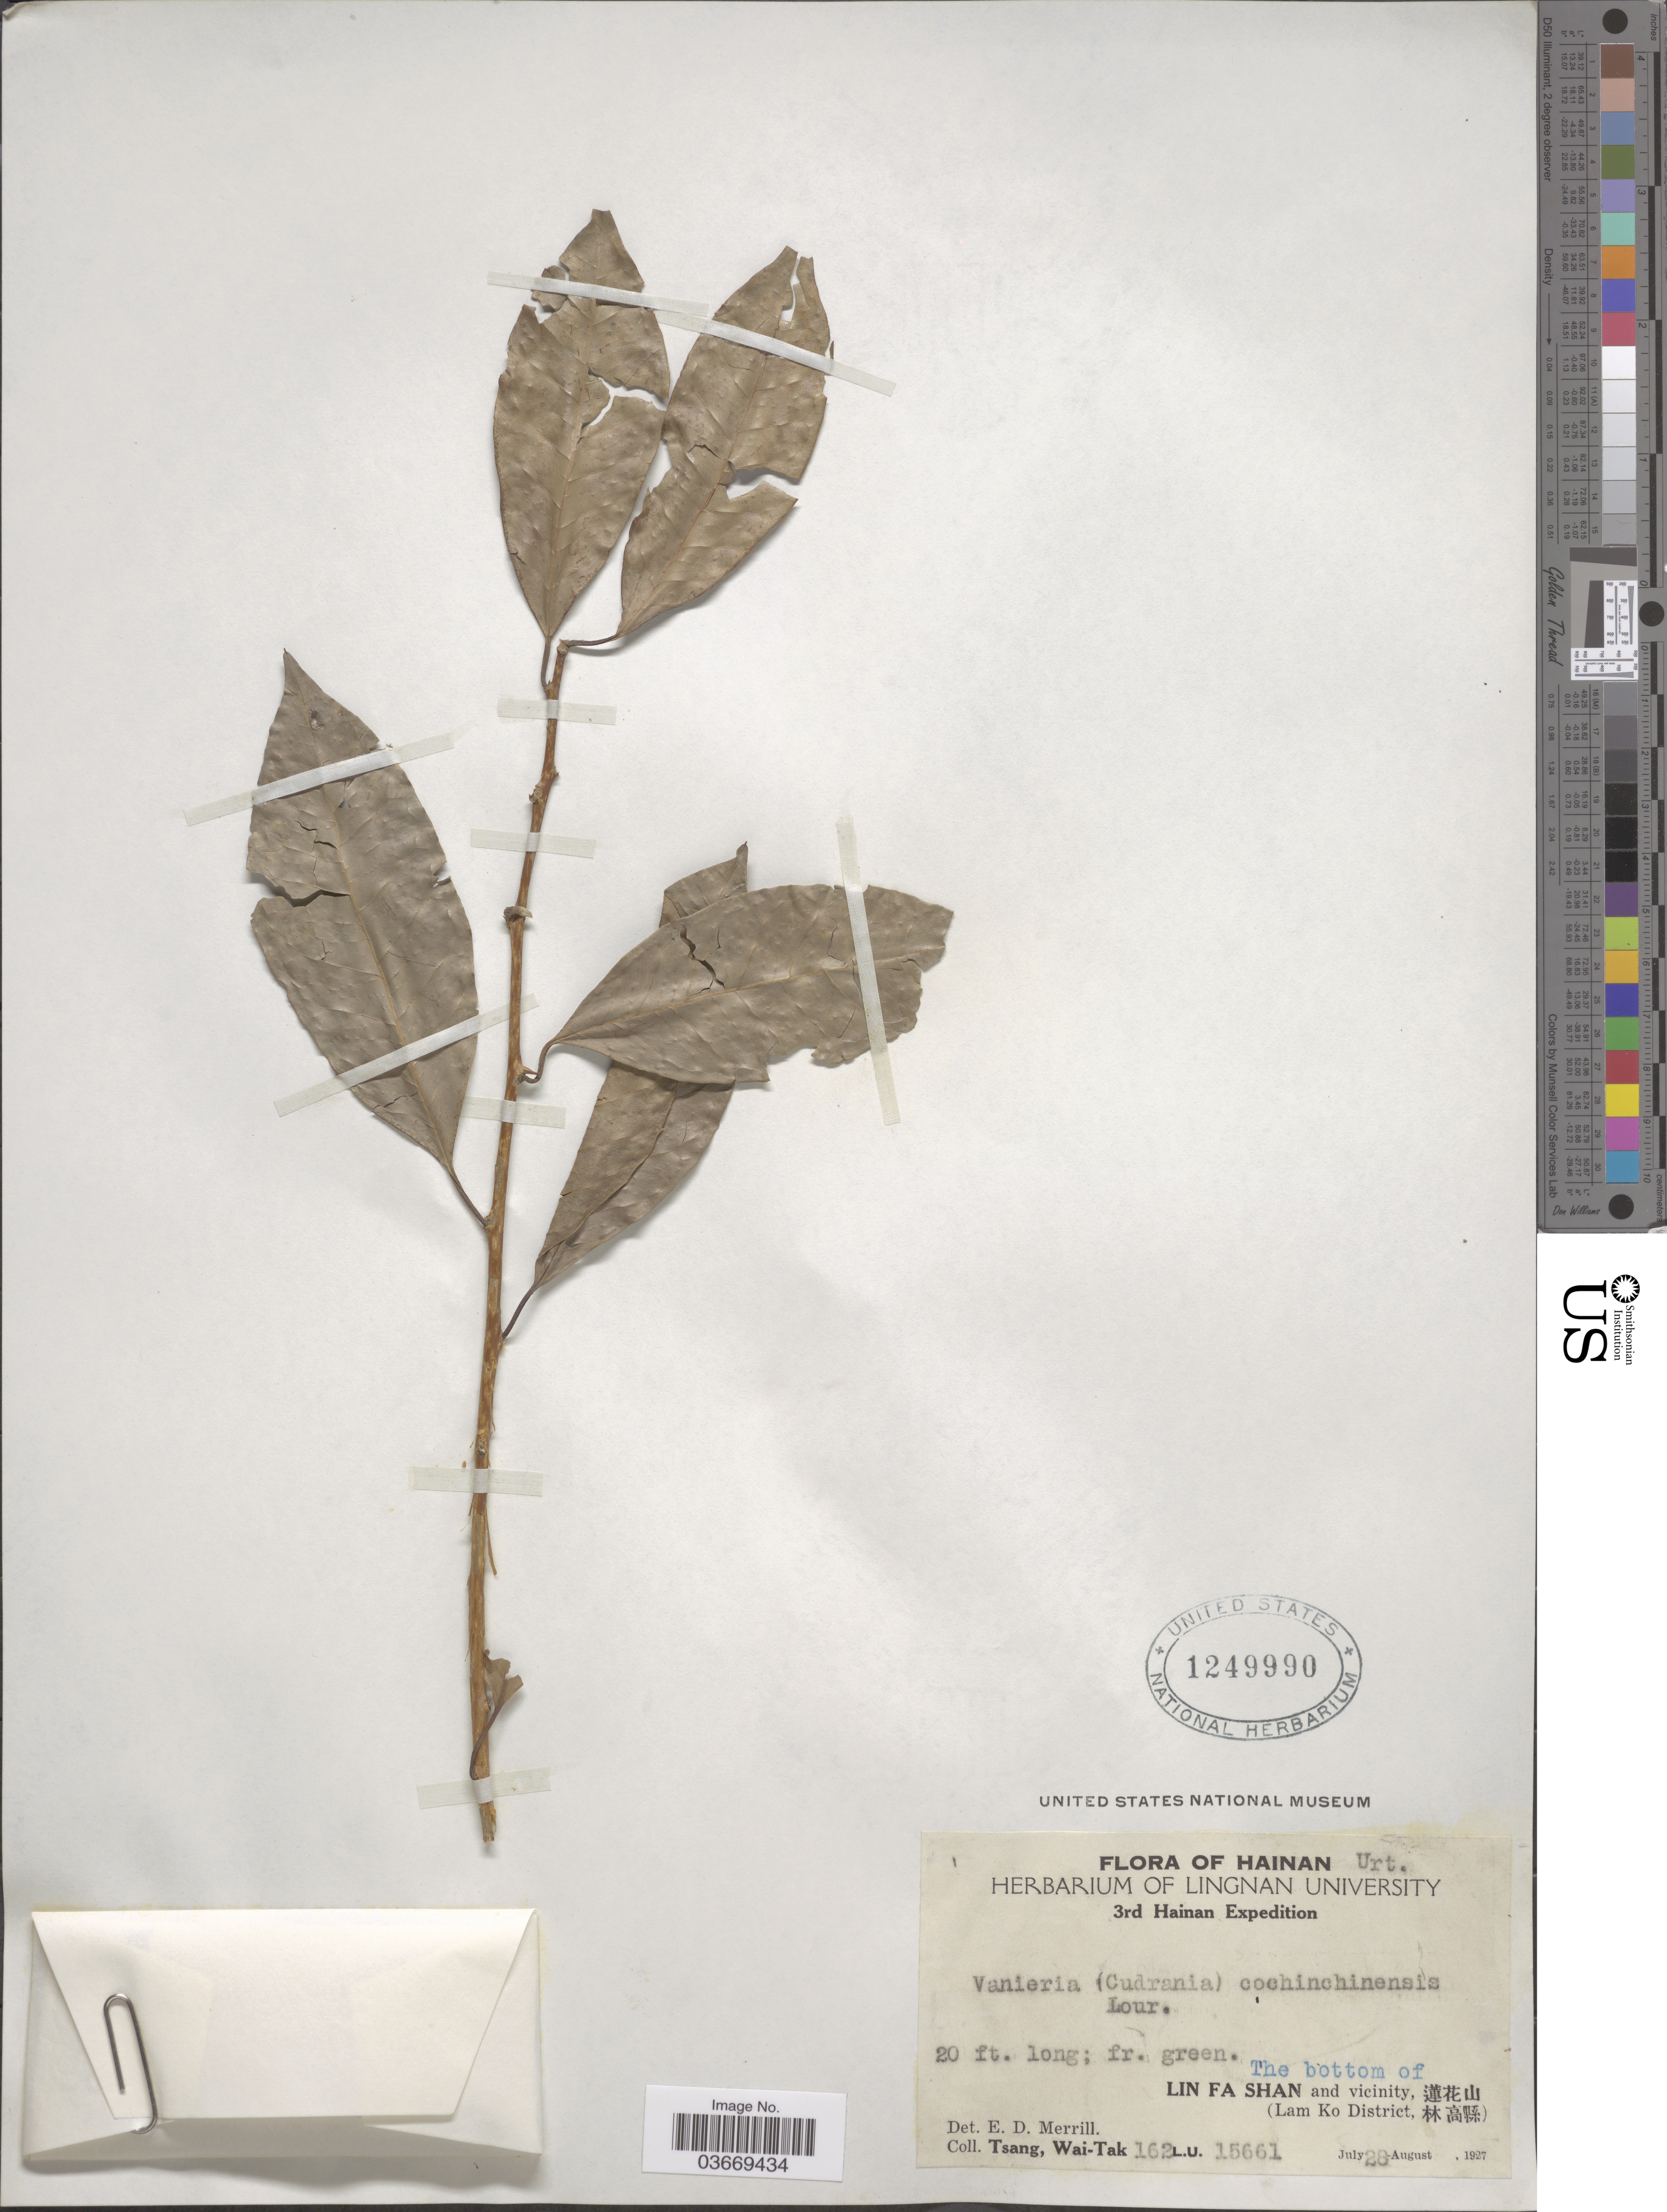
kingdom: Plantae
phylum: Tracheophyta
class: Magnoliopsida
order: Rosales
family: Moraceae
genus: Maclura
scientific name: Maclura cochinchinensis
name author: (Lour.) Corner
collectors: W. T. Tsang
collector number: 162 L.U. 15661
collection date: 1927-07-28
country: China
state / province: Hainan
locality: The bottom of Lin Fa Shan and vicinity, X (Lam Ko District, X).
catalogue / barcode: US 1249990